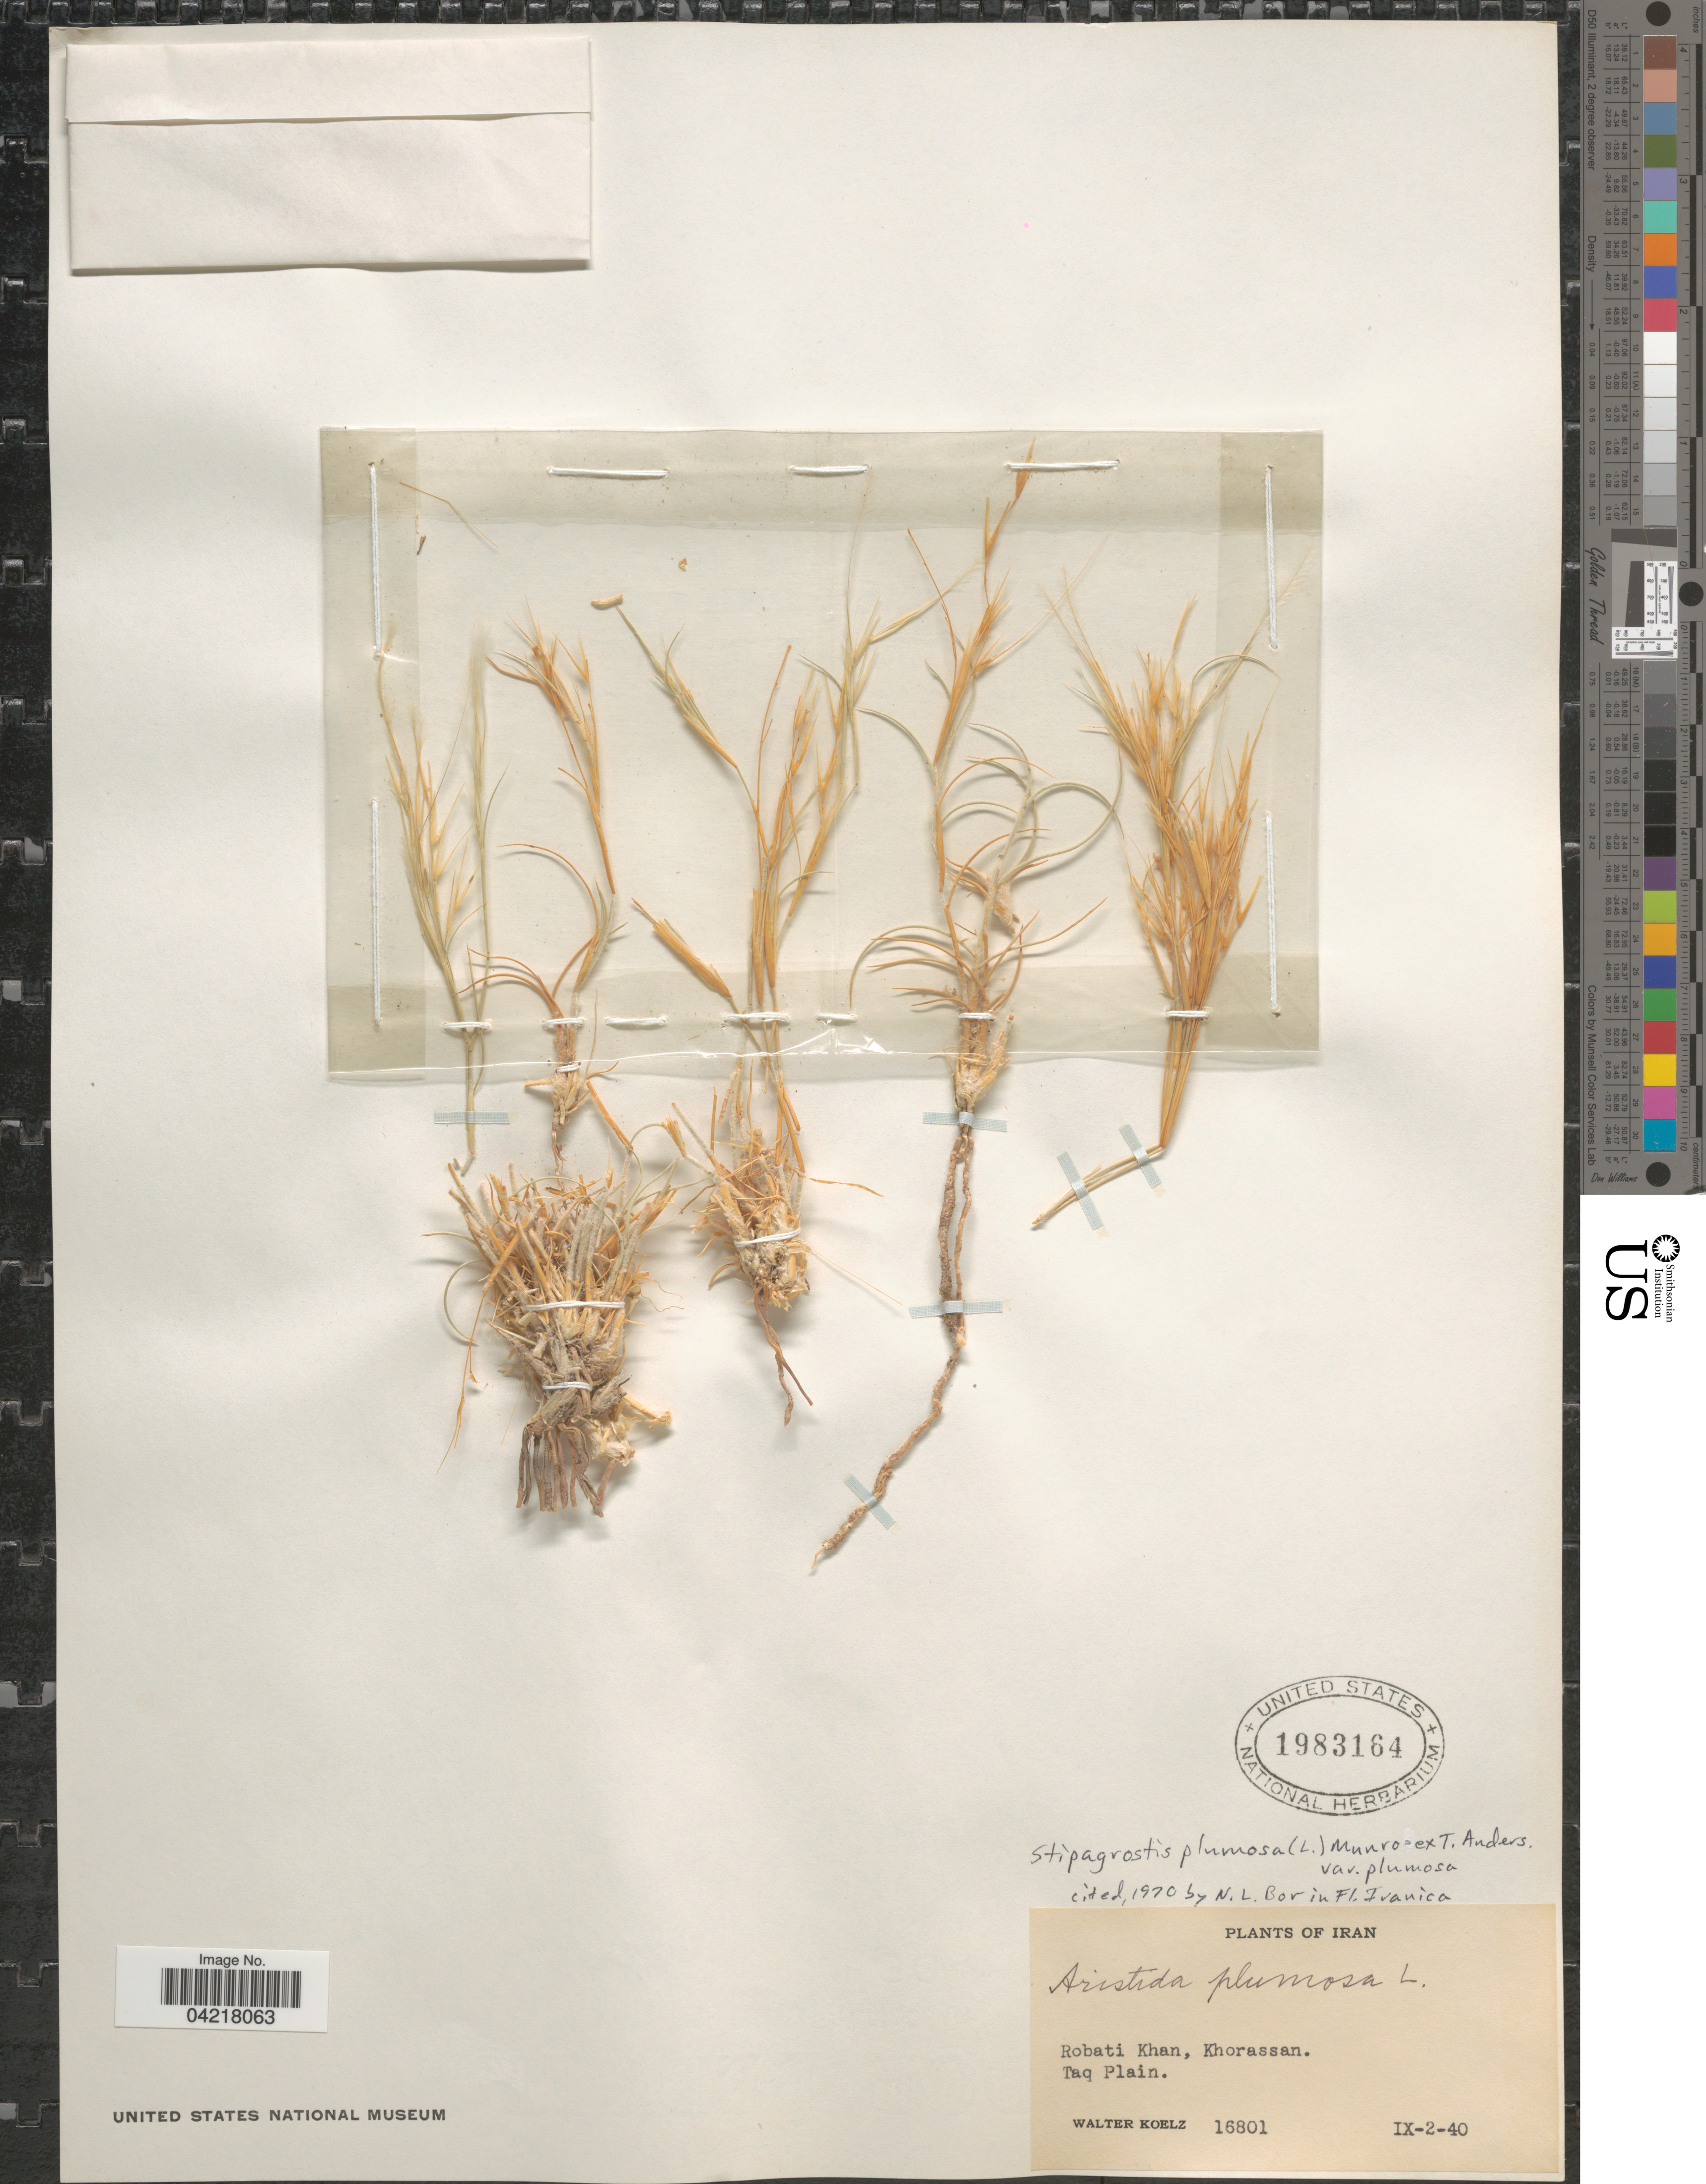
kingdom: Plantae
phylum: Tracheophyta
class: Liliopsida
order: Poales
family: Poaceae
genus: Stipagrostis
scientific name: Stipagrostis plumosa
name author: (L.) Munro ex T. Anderson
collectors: W. N. Koelz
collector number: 16801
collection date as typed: Transcribed d/m/y: 2/9/40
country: Iran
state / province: Khorasan [obsolete]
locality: Robati Khan, Khorassan. Taq Plain.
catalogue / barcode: US 1983164